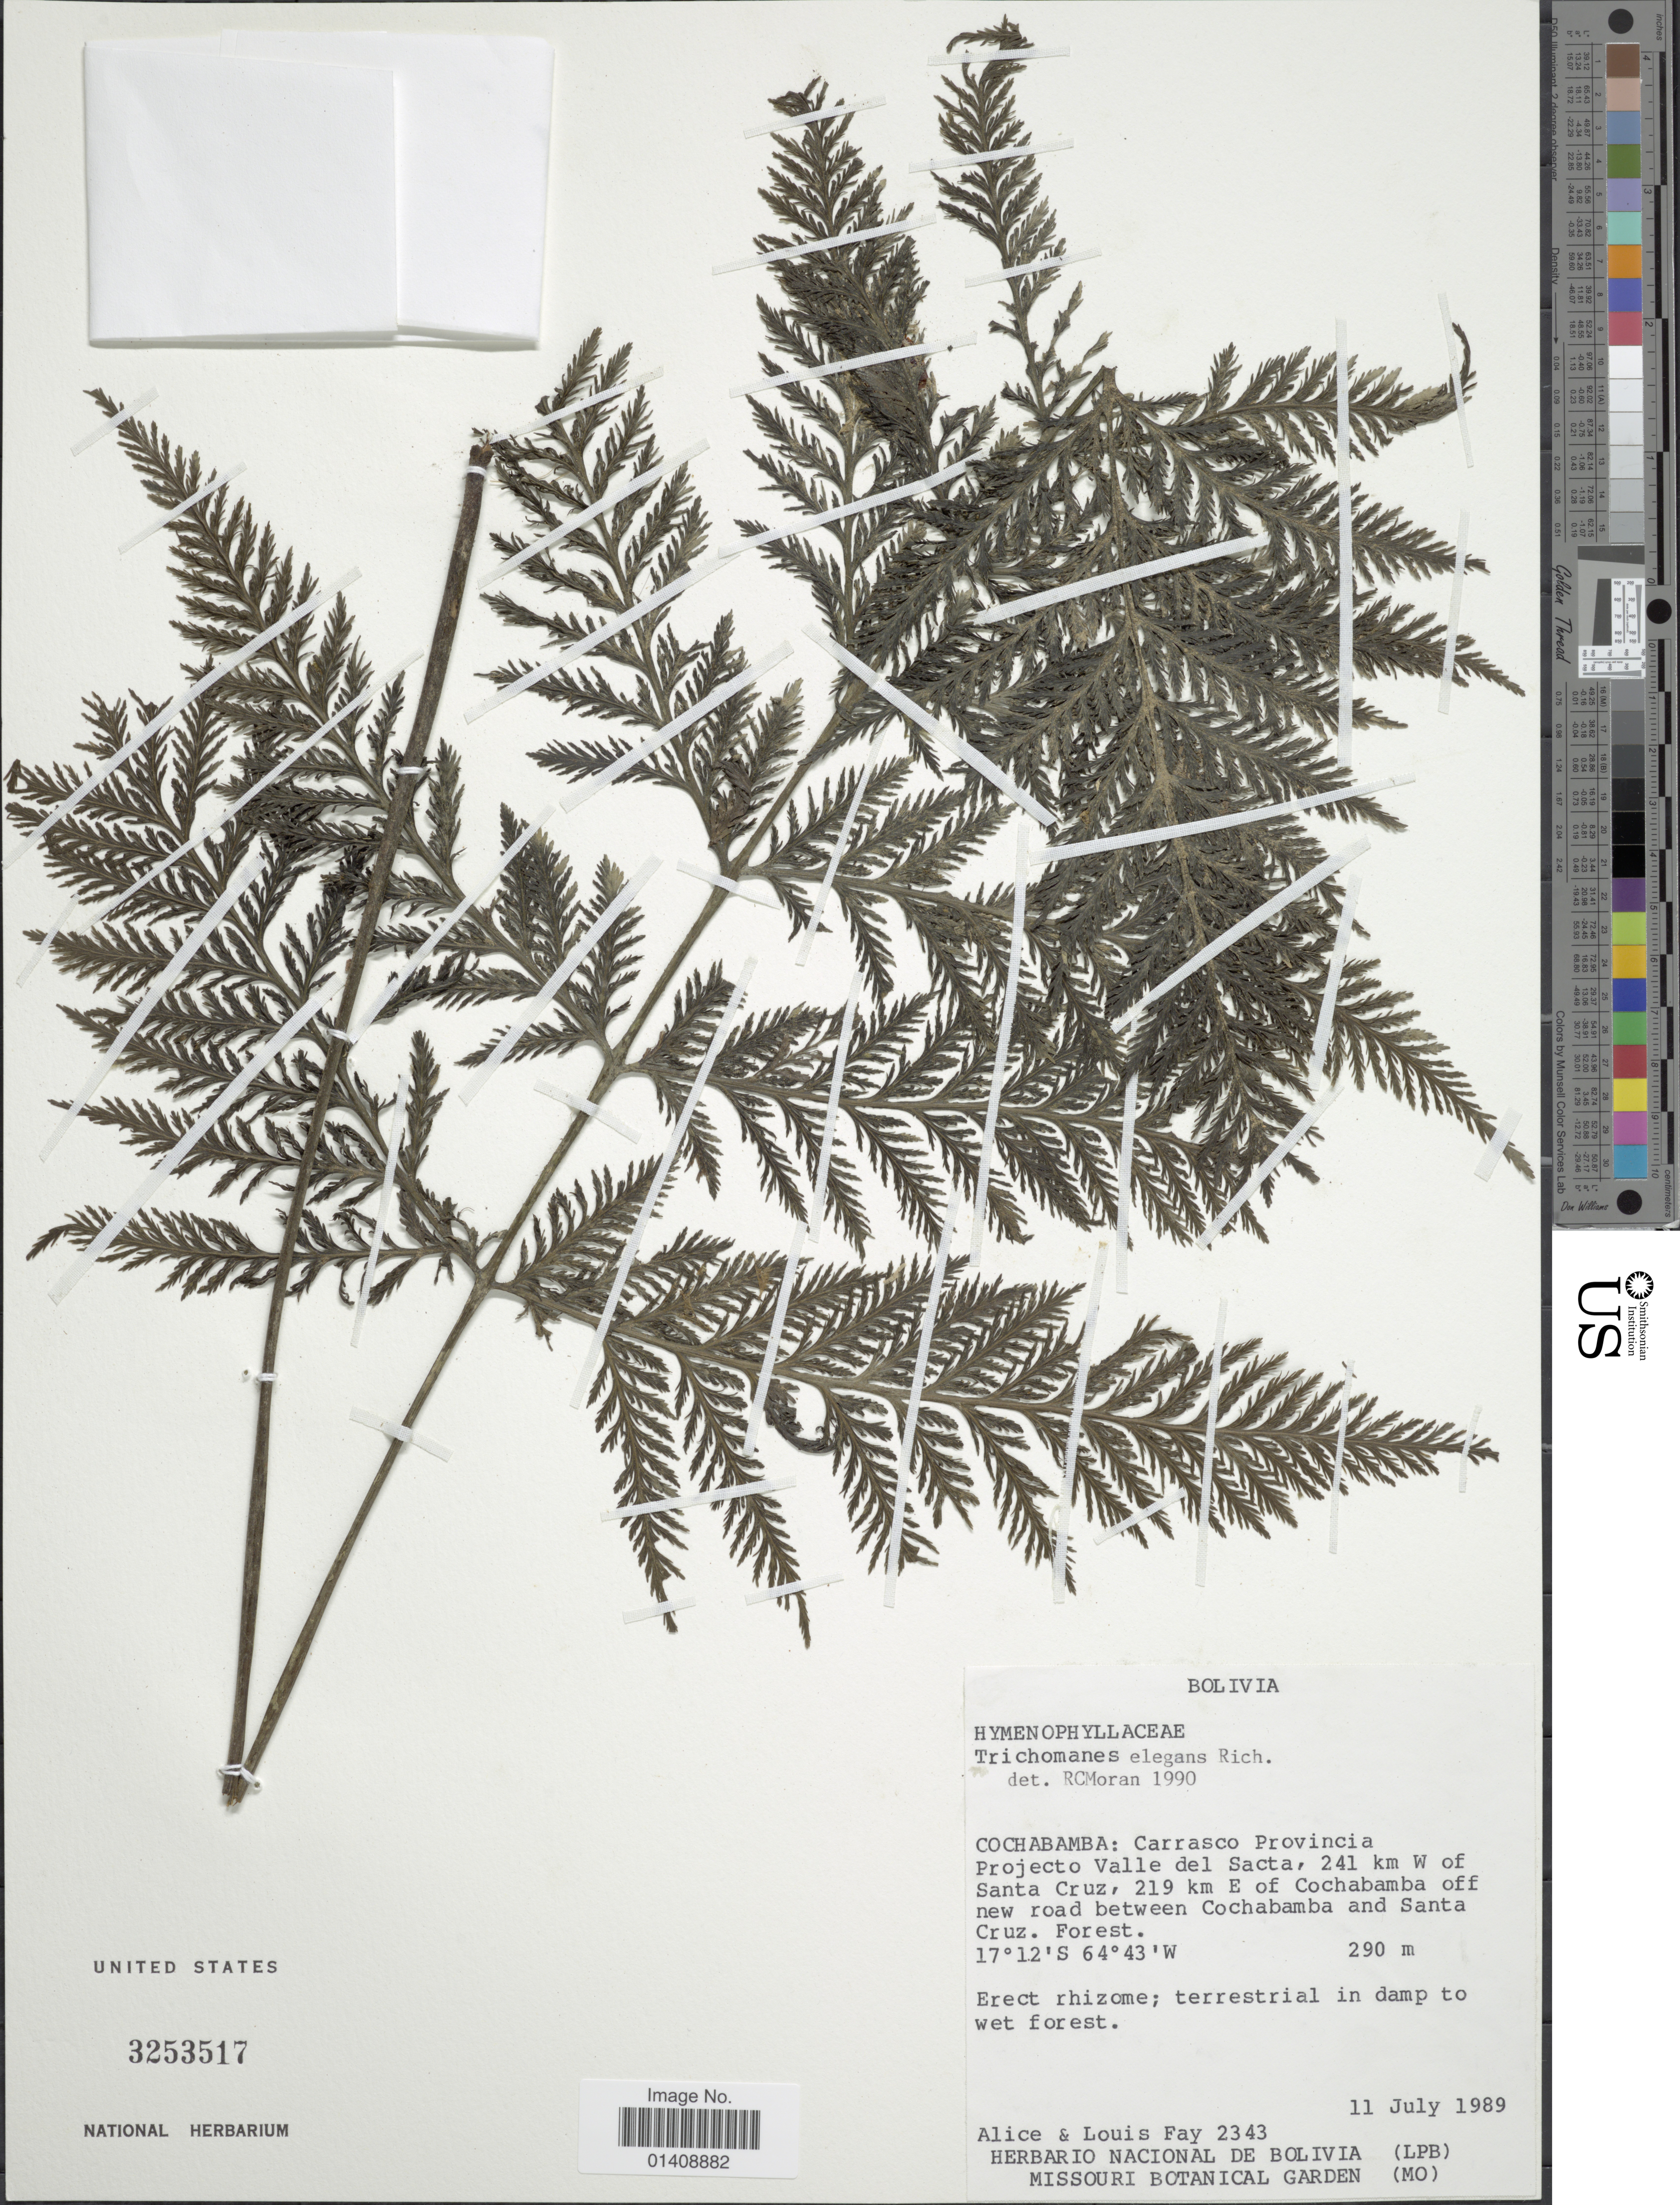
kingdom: Plantae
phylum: Tracheophyta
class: Polypodiopsida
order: Hymenophyllales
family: Hymenophyllaceae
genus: Trichomanes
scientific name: Trichomanes elegans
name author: Rich.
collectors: A. Fay & L. Fay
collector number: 2343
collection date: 1989-07-11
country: Bolivia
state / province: Cochabamba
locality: Carrasco Provincia Projecto Valle del Sacta, 241 km W of Santa Cruz, 219 km E of Cochabamba off new road between Cochabamba and Santa Cruz.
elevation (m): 290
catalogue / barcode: US 3253517